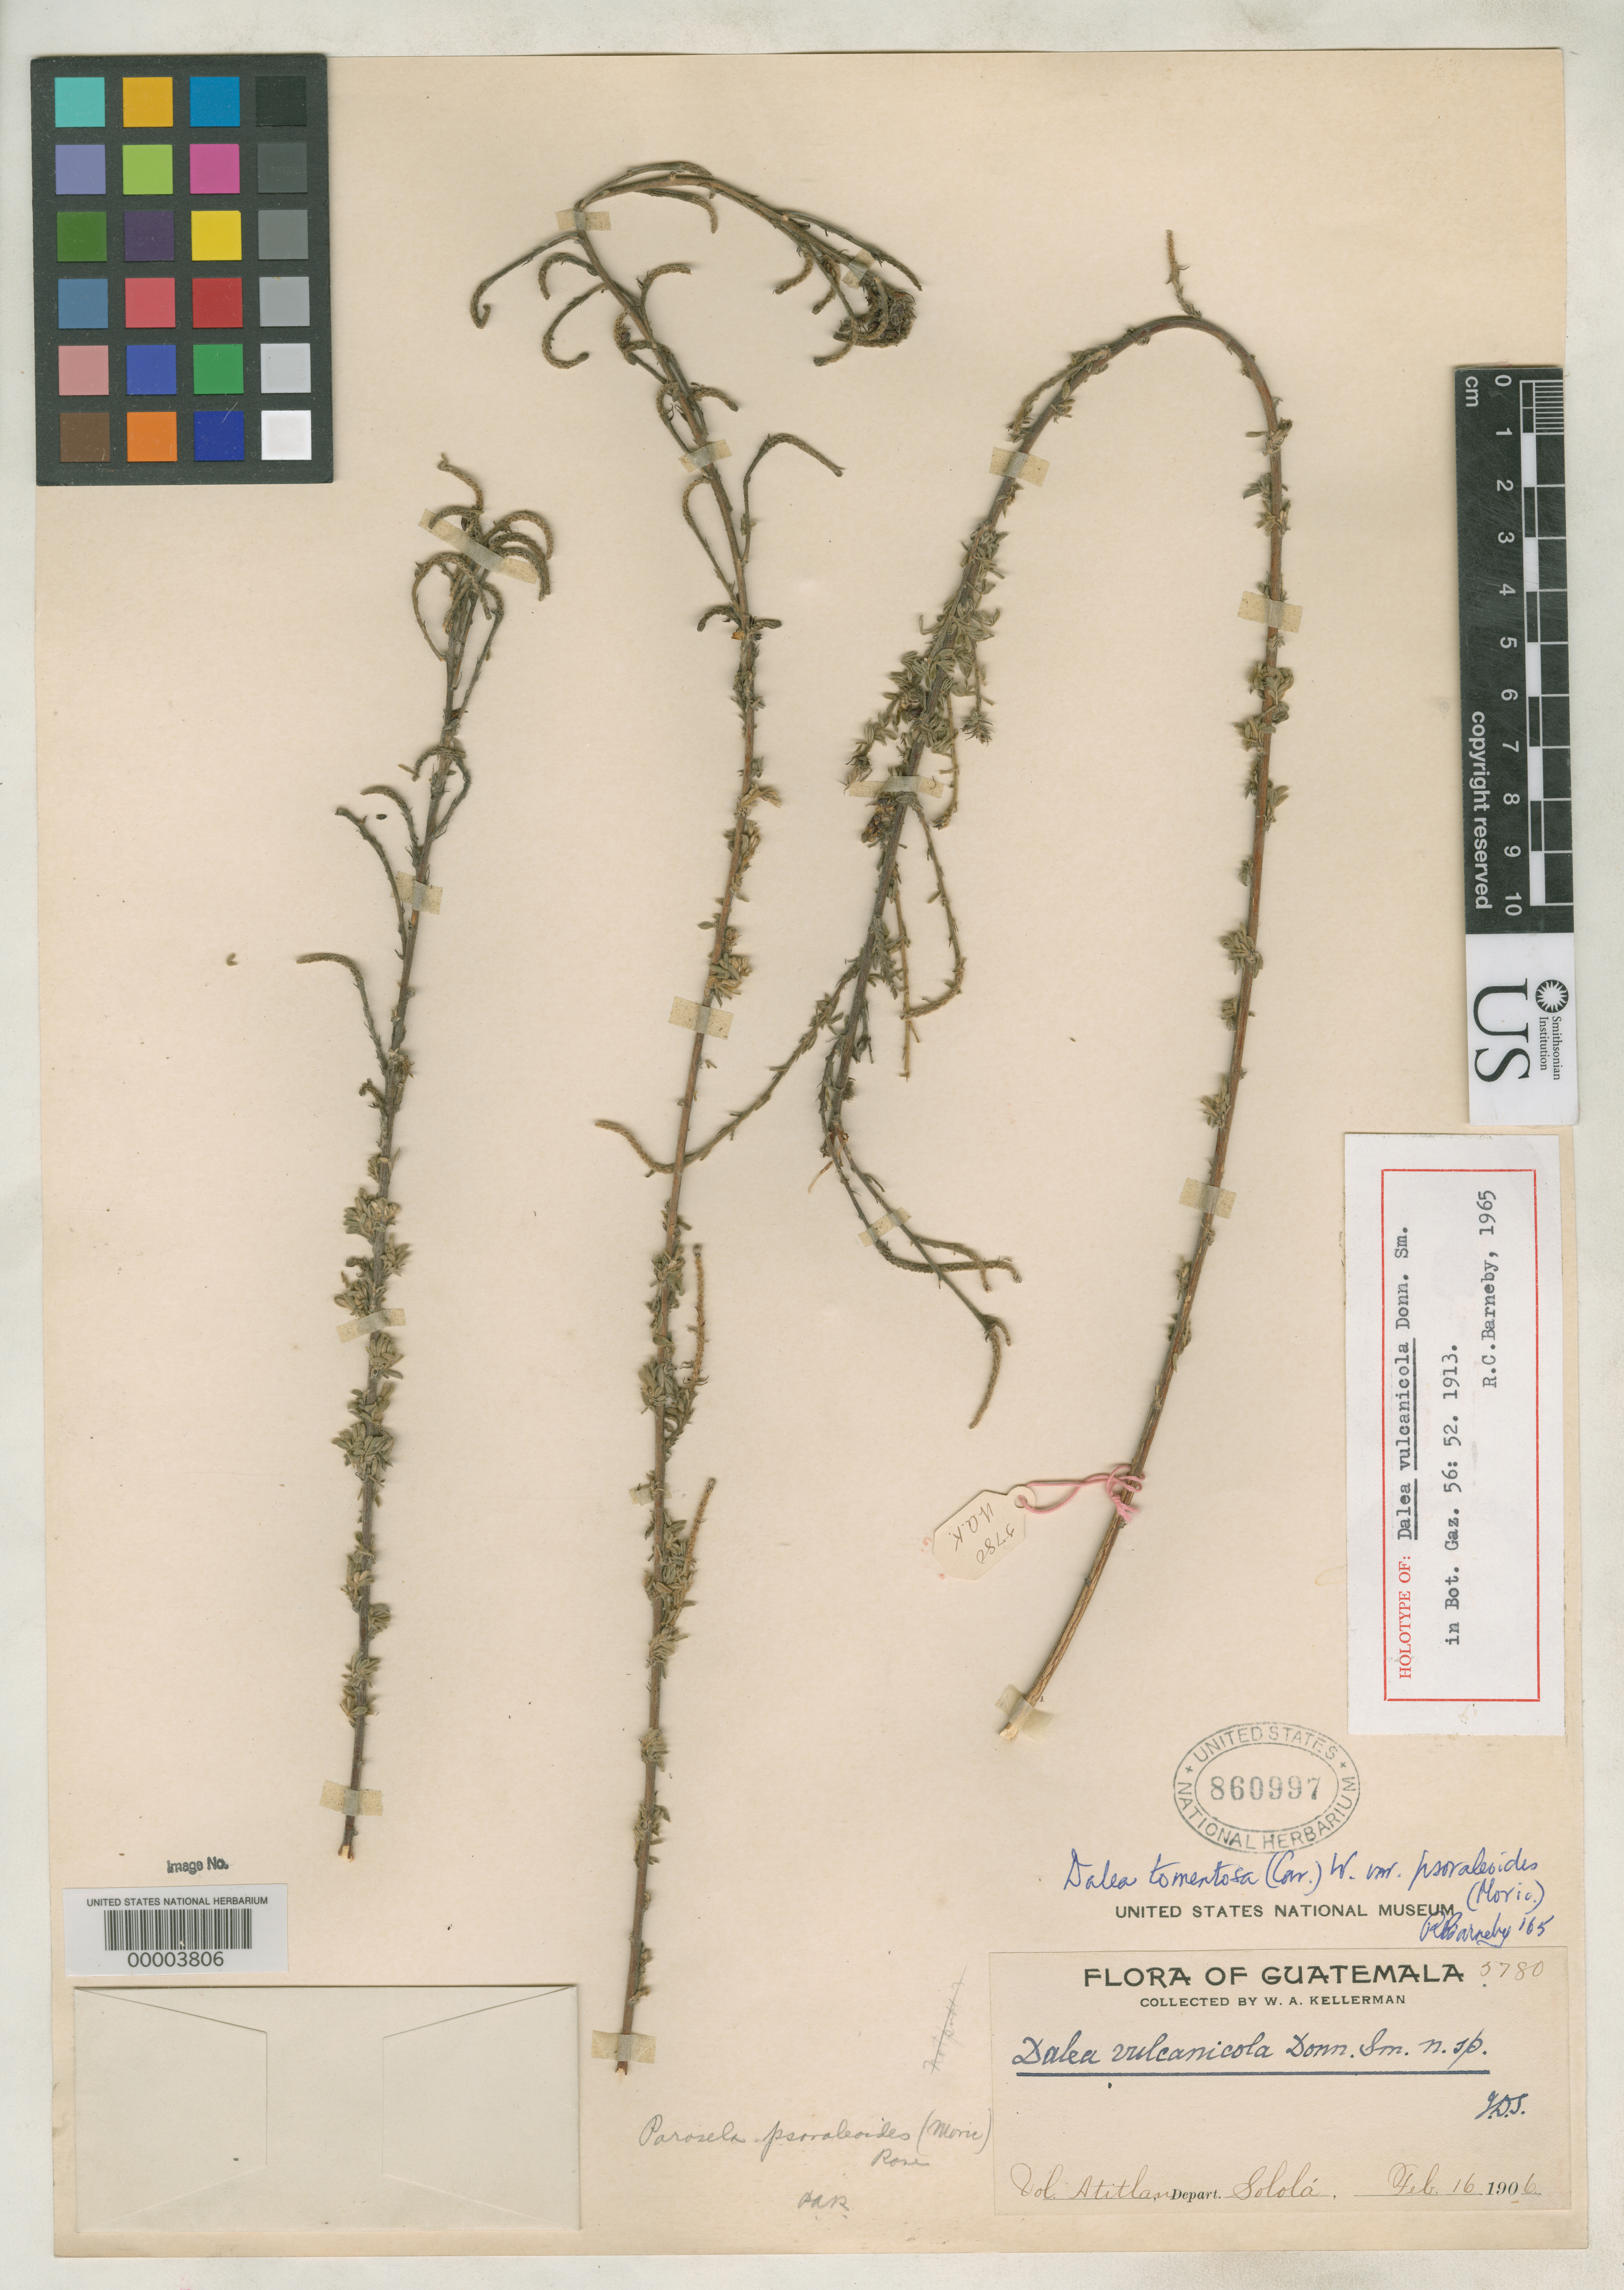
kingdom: Plantae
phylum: Tracheophyta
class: Magnoliopsida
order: Fabales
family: Fabaceae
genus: Dalea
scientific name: Dalea vulcanicola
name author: Donn. Sm.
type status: Holotype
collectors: W. A. Kellerman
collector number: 5780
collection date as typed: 16 Feb 1906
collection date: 1906-02-16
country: Guatemala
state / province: Sololá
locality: Volcan Atitlan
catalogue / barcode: US 860997